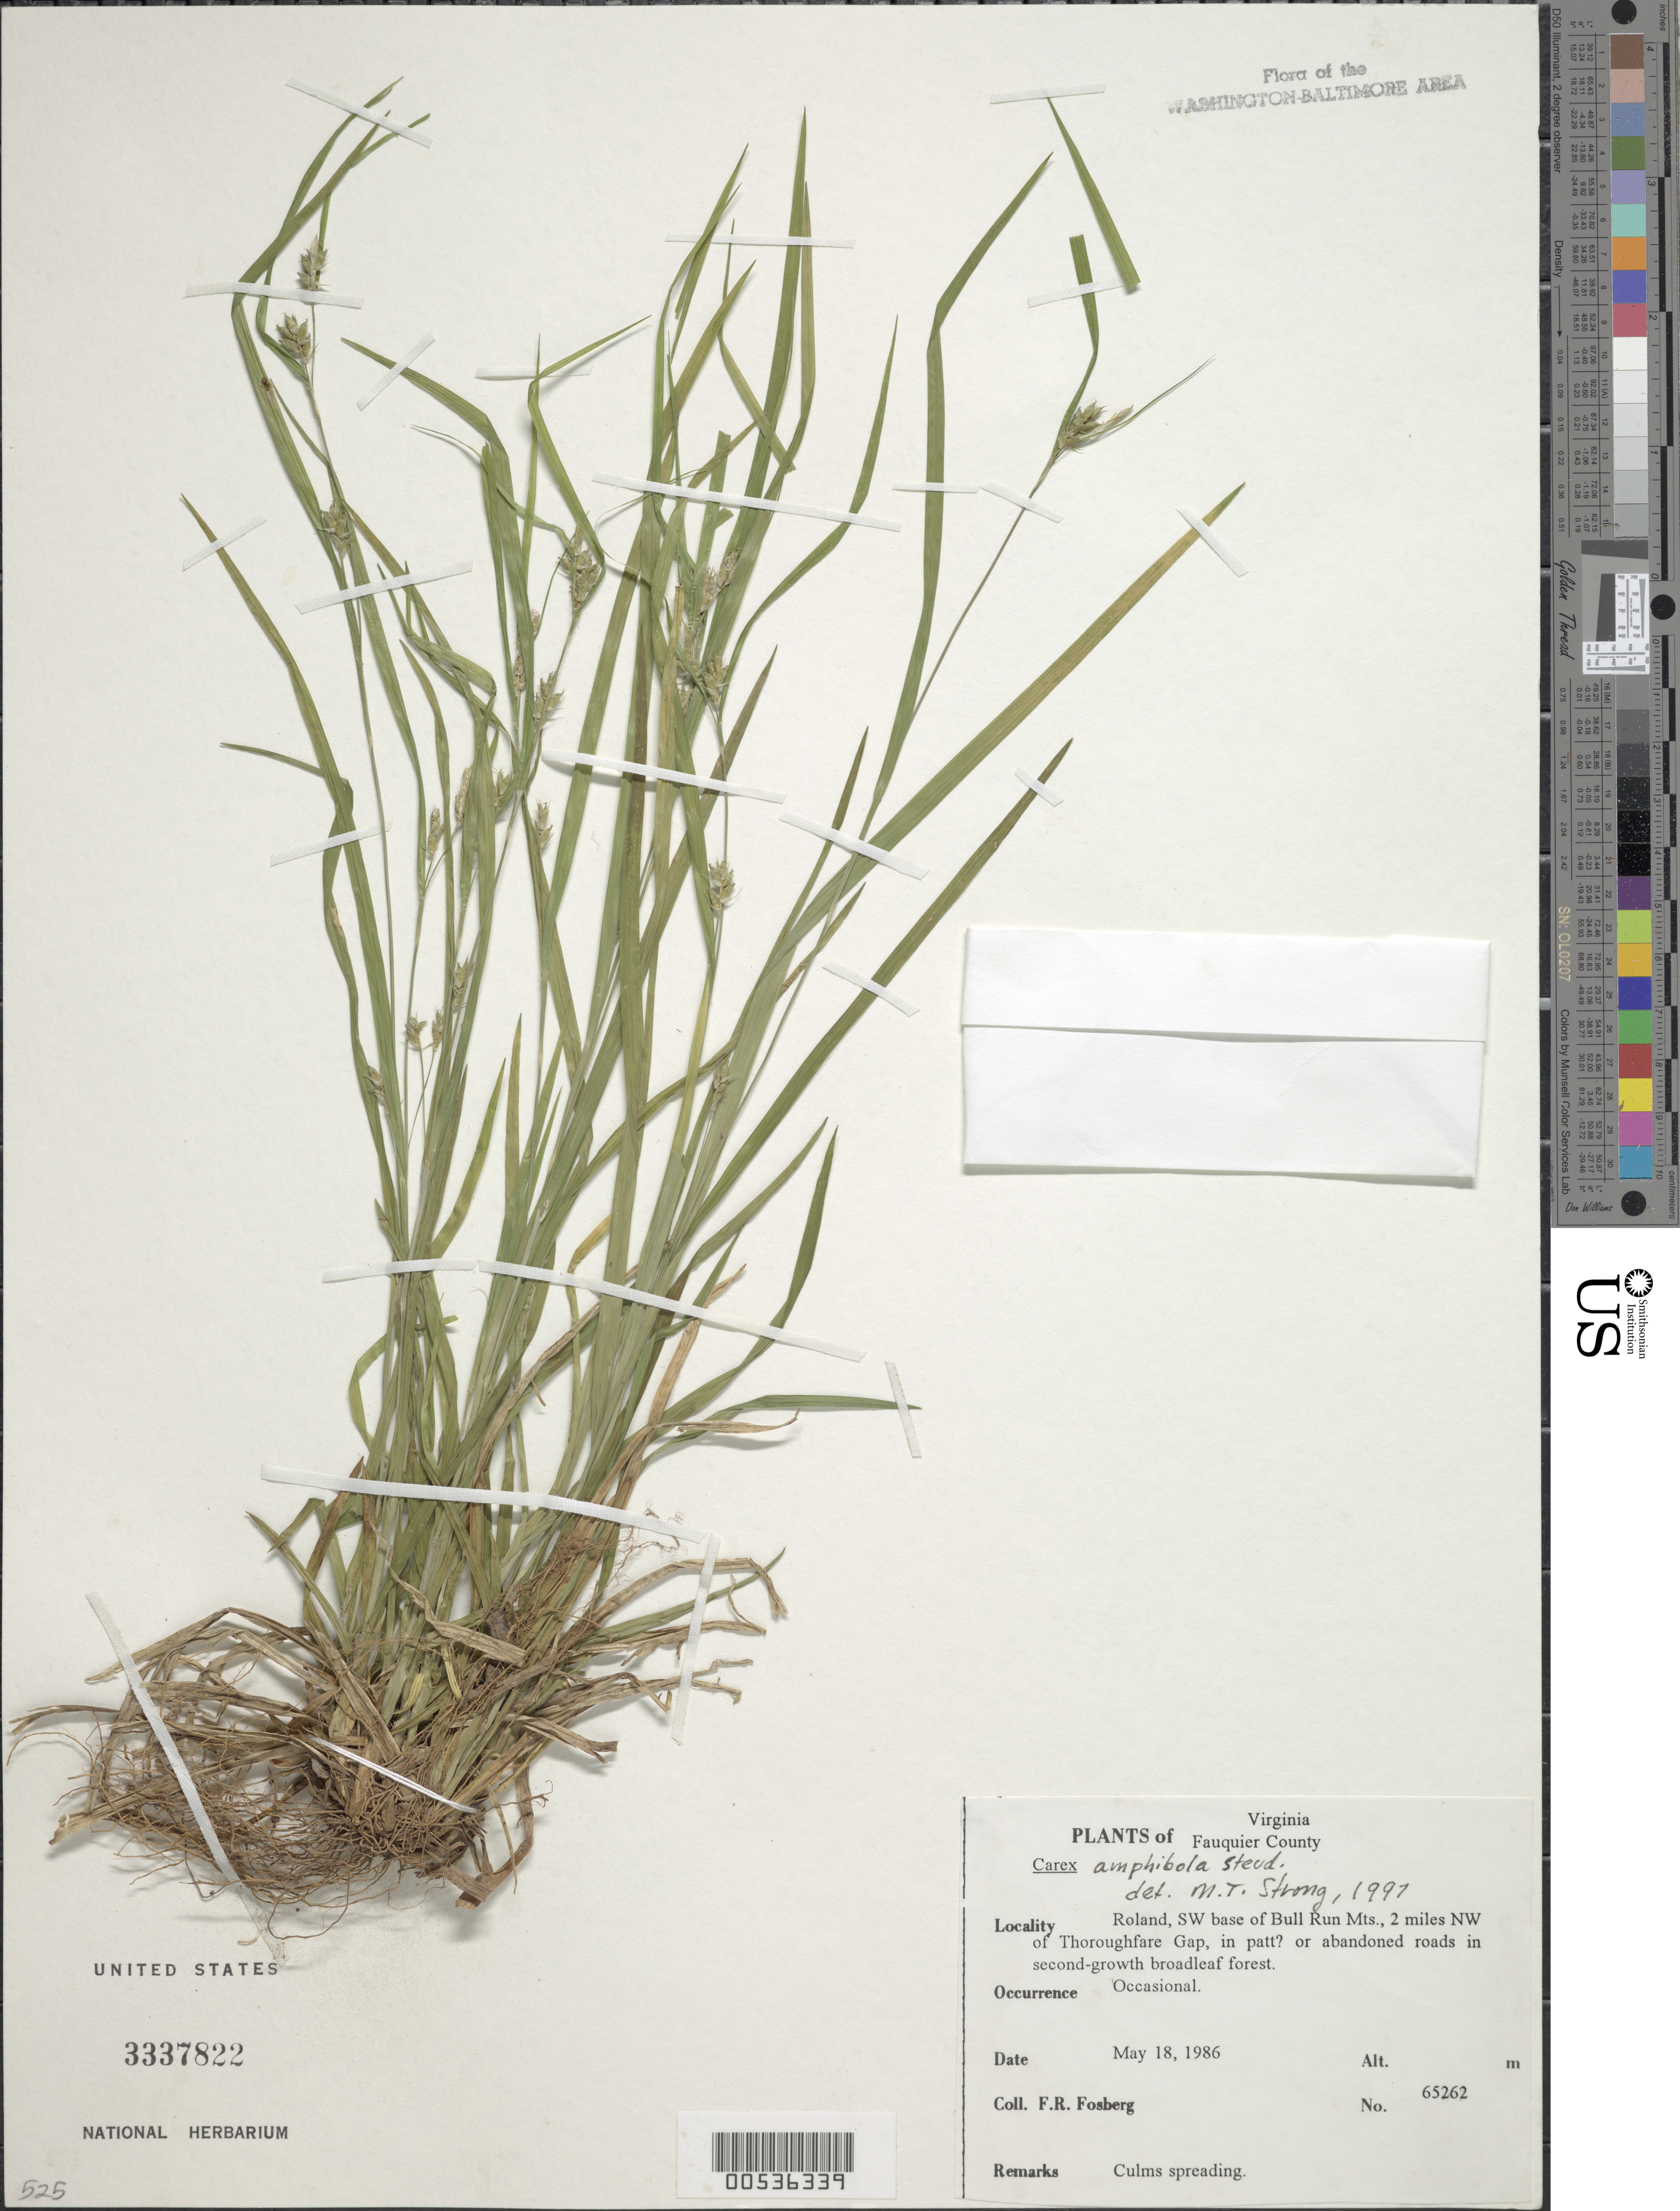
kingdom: Plantae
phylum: Tracheophyta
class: Liliopsida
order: Poales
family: Cyperaceae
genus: Carex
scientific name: Carex amphibola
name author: Steud.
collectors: F. R. Fosberg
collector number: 65262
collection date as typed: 18 May 1986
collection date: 1986-05-18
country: United States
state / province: Virginia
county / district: Fauquier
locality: Roland, SW base of Bull Run Mts., NW of Thorofare Gap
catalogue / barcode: US 337822